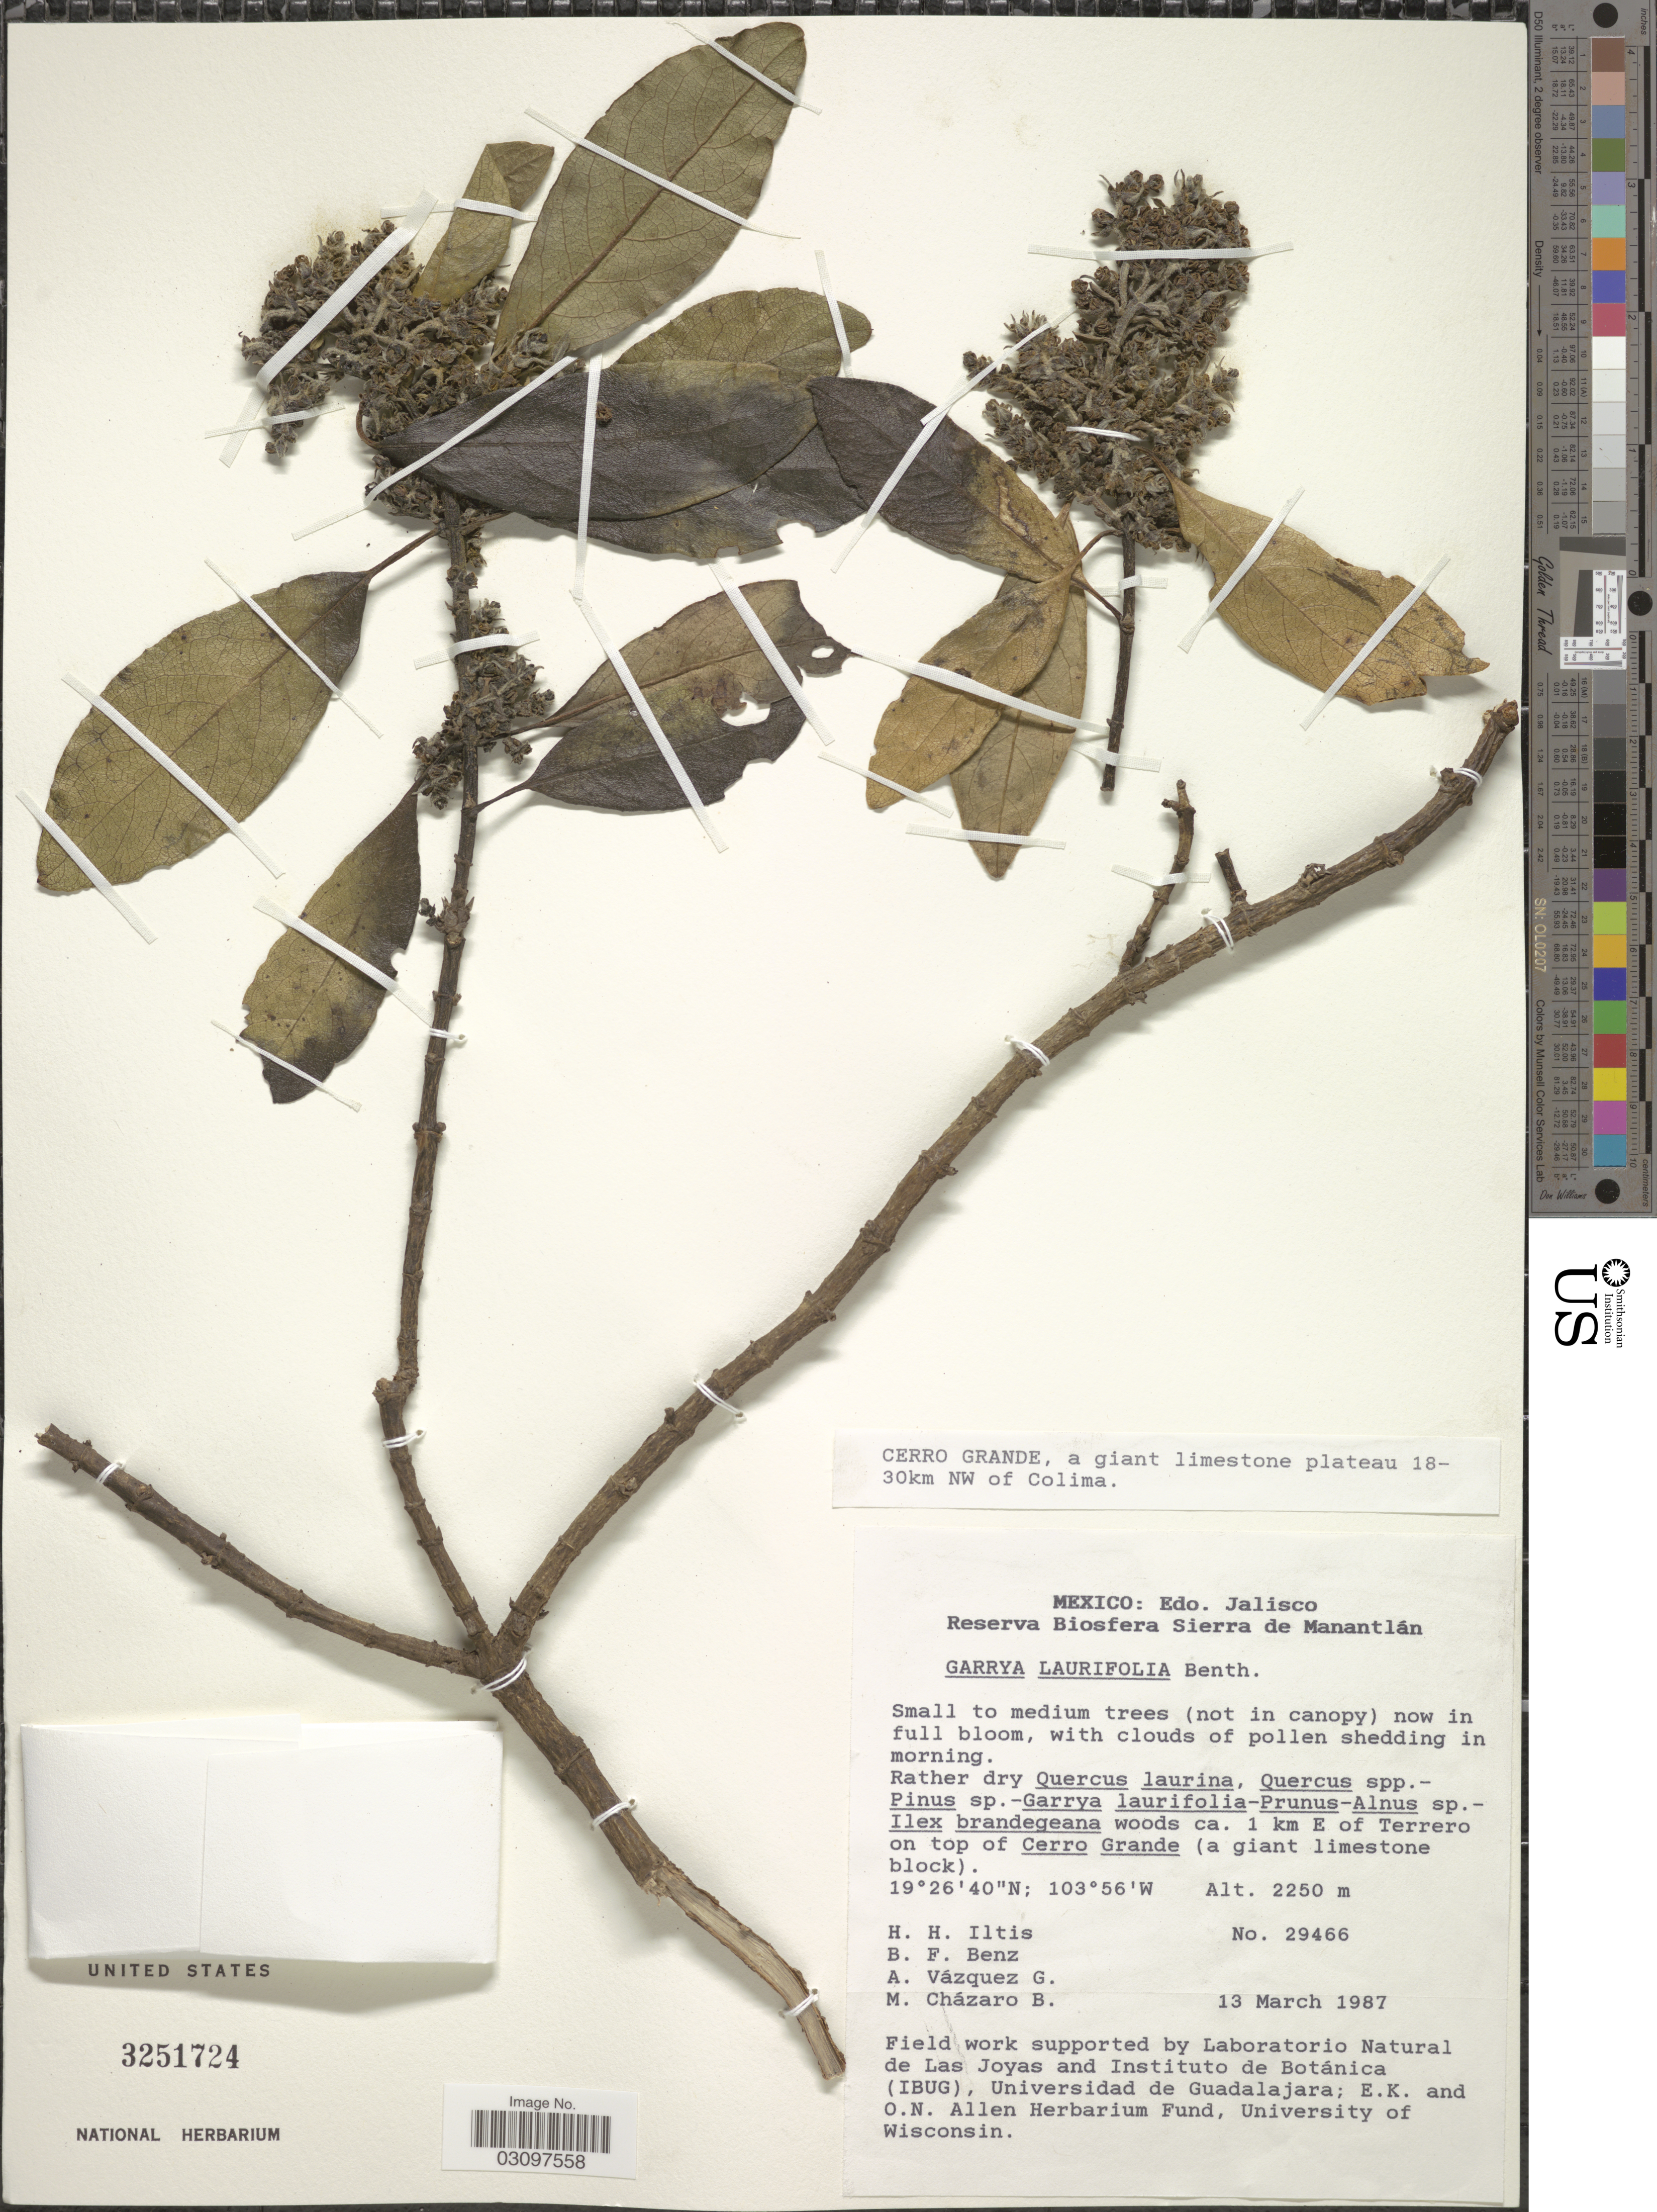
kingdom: Plantae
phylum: Tracheophyta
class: Magnoliopsida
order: Garryales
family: Garryaceae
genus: Garrya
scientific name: Garrya laurifolia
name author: Hartw. ex Benth.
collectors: H. H. Iltis, B. F. Benz, A. Vázquez Glavía & M. Chazaro B.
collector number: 29466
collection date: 1987-03-13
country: Mexico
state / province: Jalisco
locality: Reserva Biosfera Sierra de Manantlán, woods ca. 1 km E of Terrero on top of Cerro Grande ( a giant limestone block).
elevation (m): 2250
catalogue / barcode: US 3251724